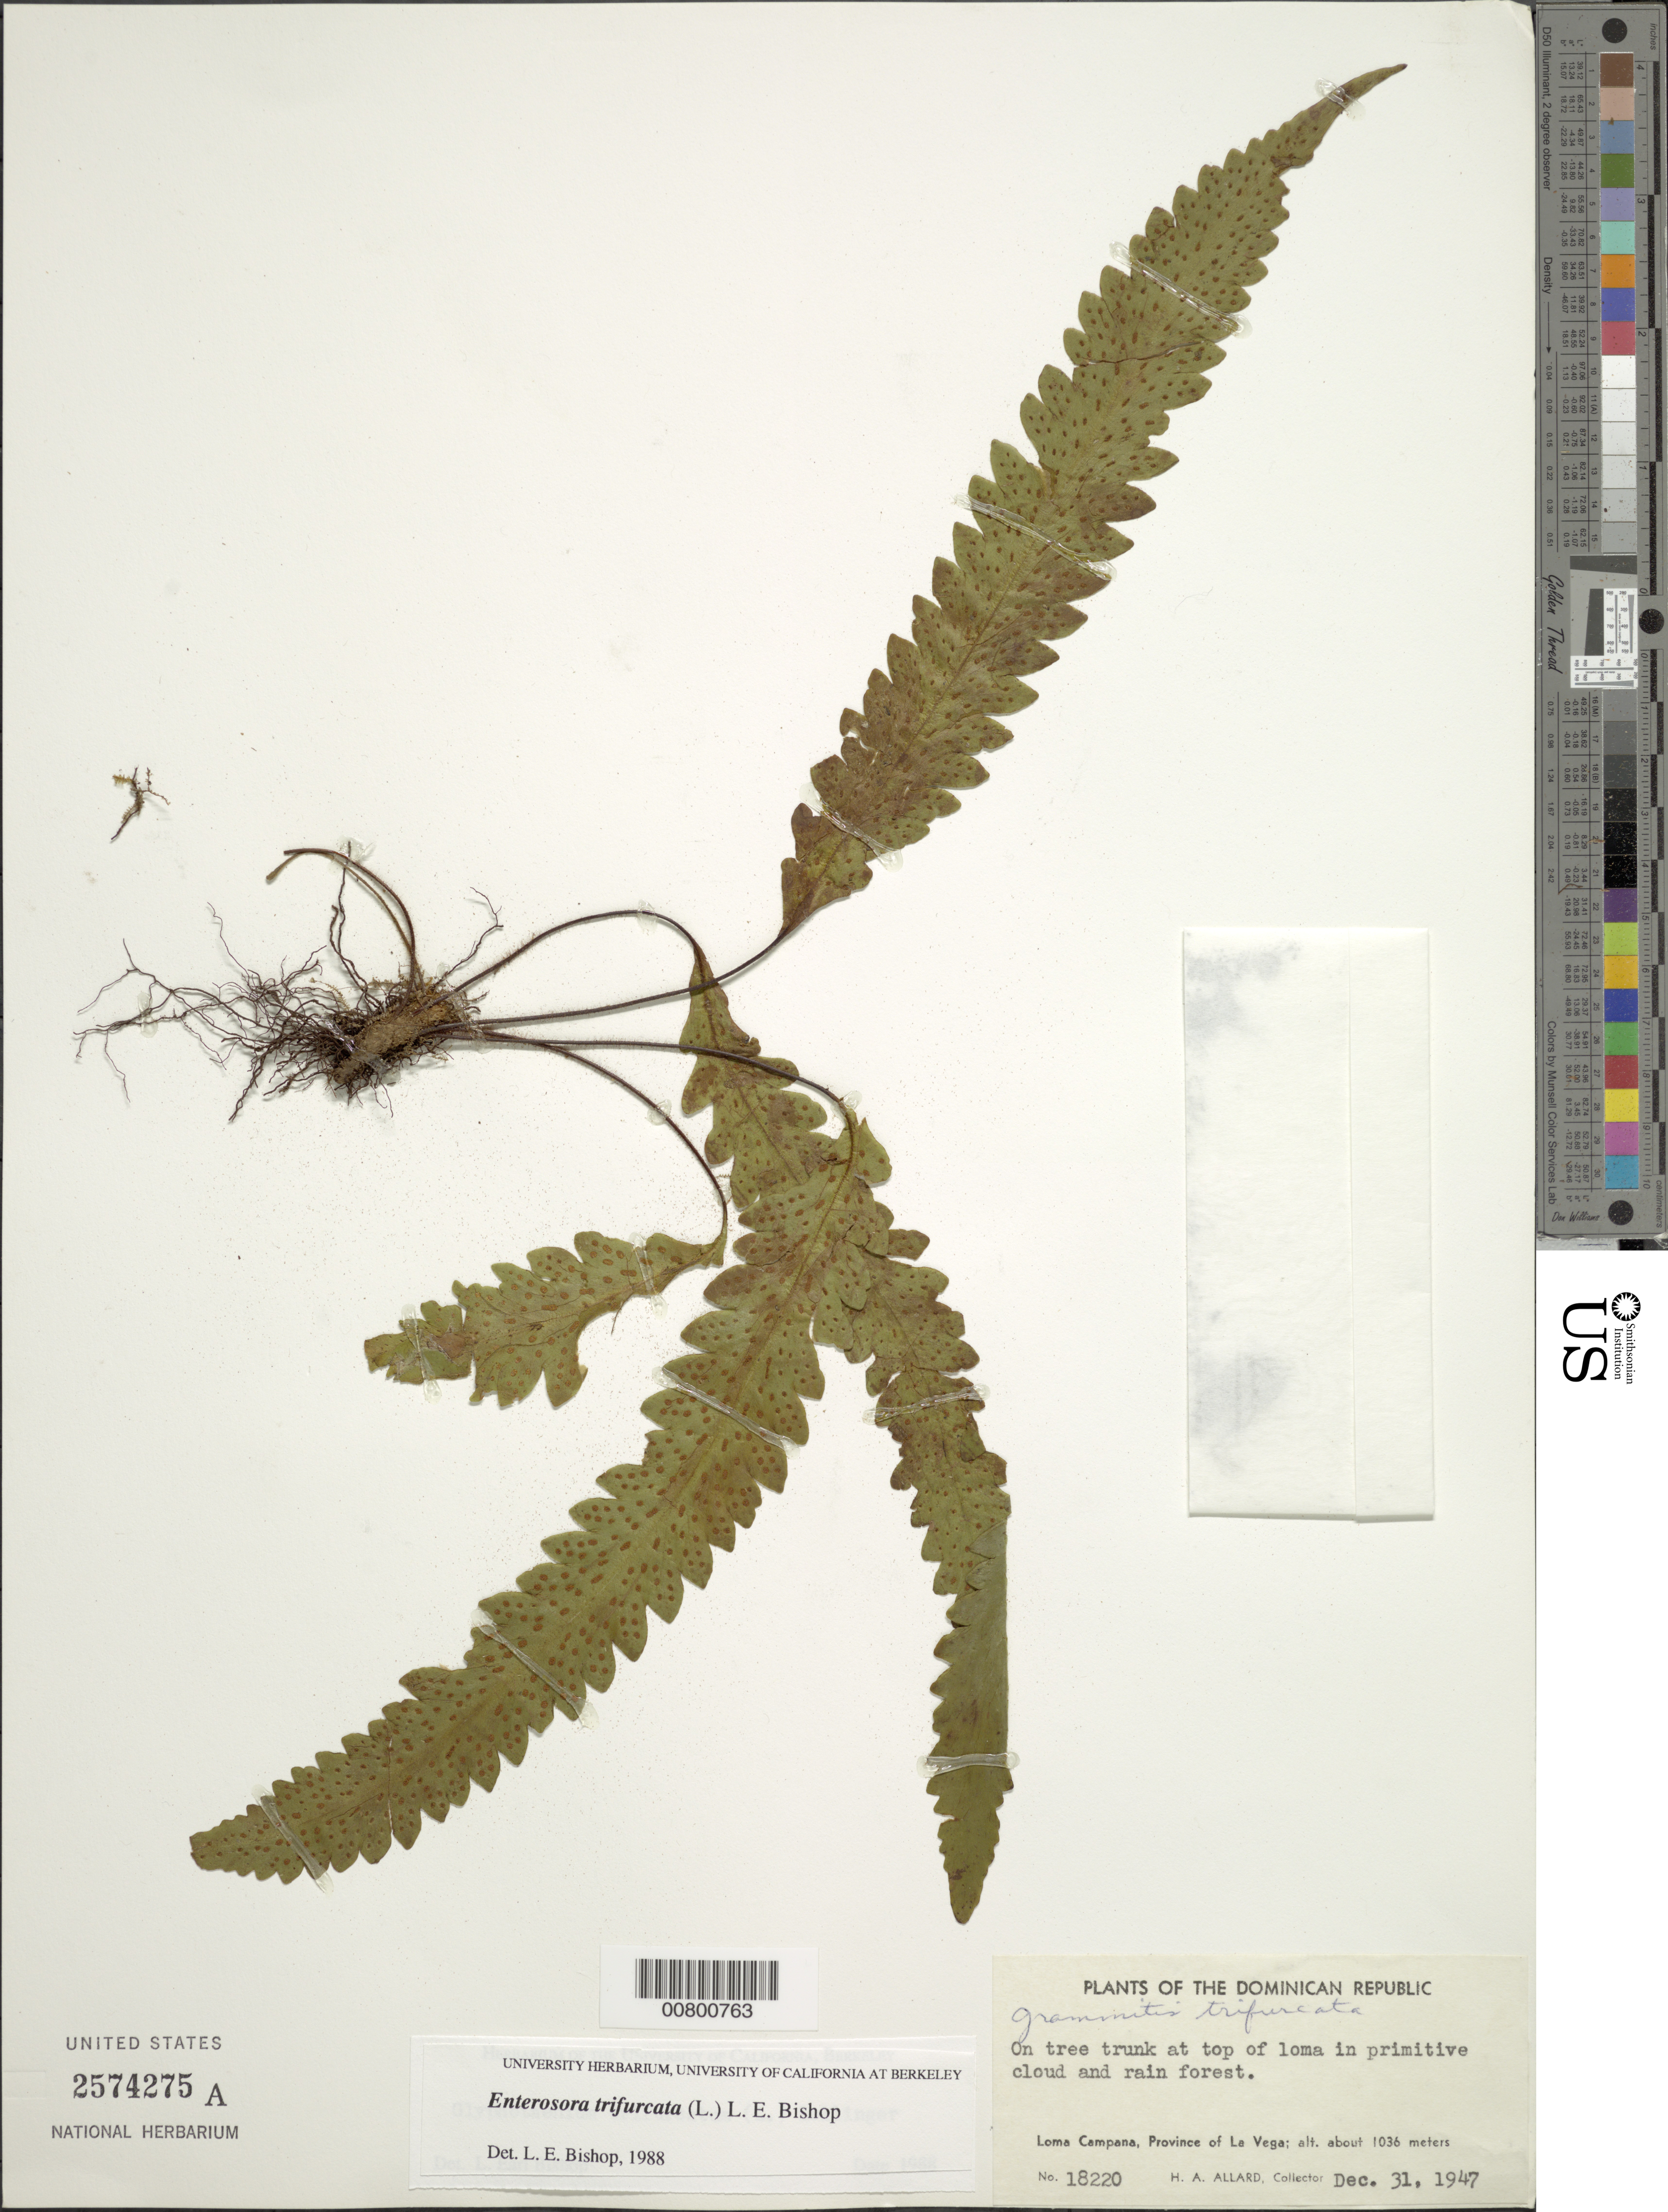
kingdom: Plantae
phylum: Tracheophyta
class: Polypodiopsida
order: Polypodiales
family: Polypodiaceae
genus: Enterosora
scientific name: Enterosora trifurcata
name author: (L.) L.E. Bishop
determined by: Bishop, L. E.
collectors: H. A. Allard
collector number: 18220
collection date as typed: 31 Dec 1947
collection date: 1947-12-31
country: Dominican Republic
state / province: La Vega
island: Hispaniola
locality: Loma Campana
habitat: Primitive cloud and rainforest, on tree trunk at top of loma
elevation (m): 1036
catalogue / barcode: US 2574275A